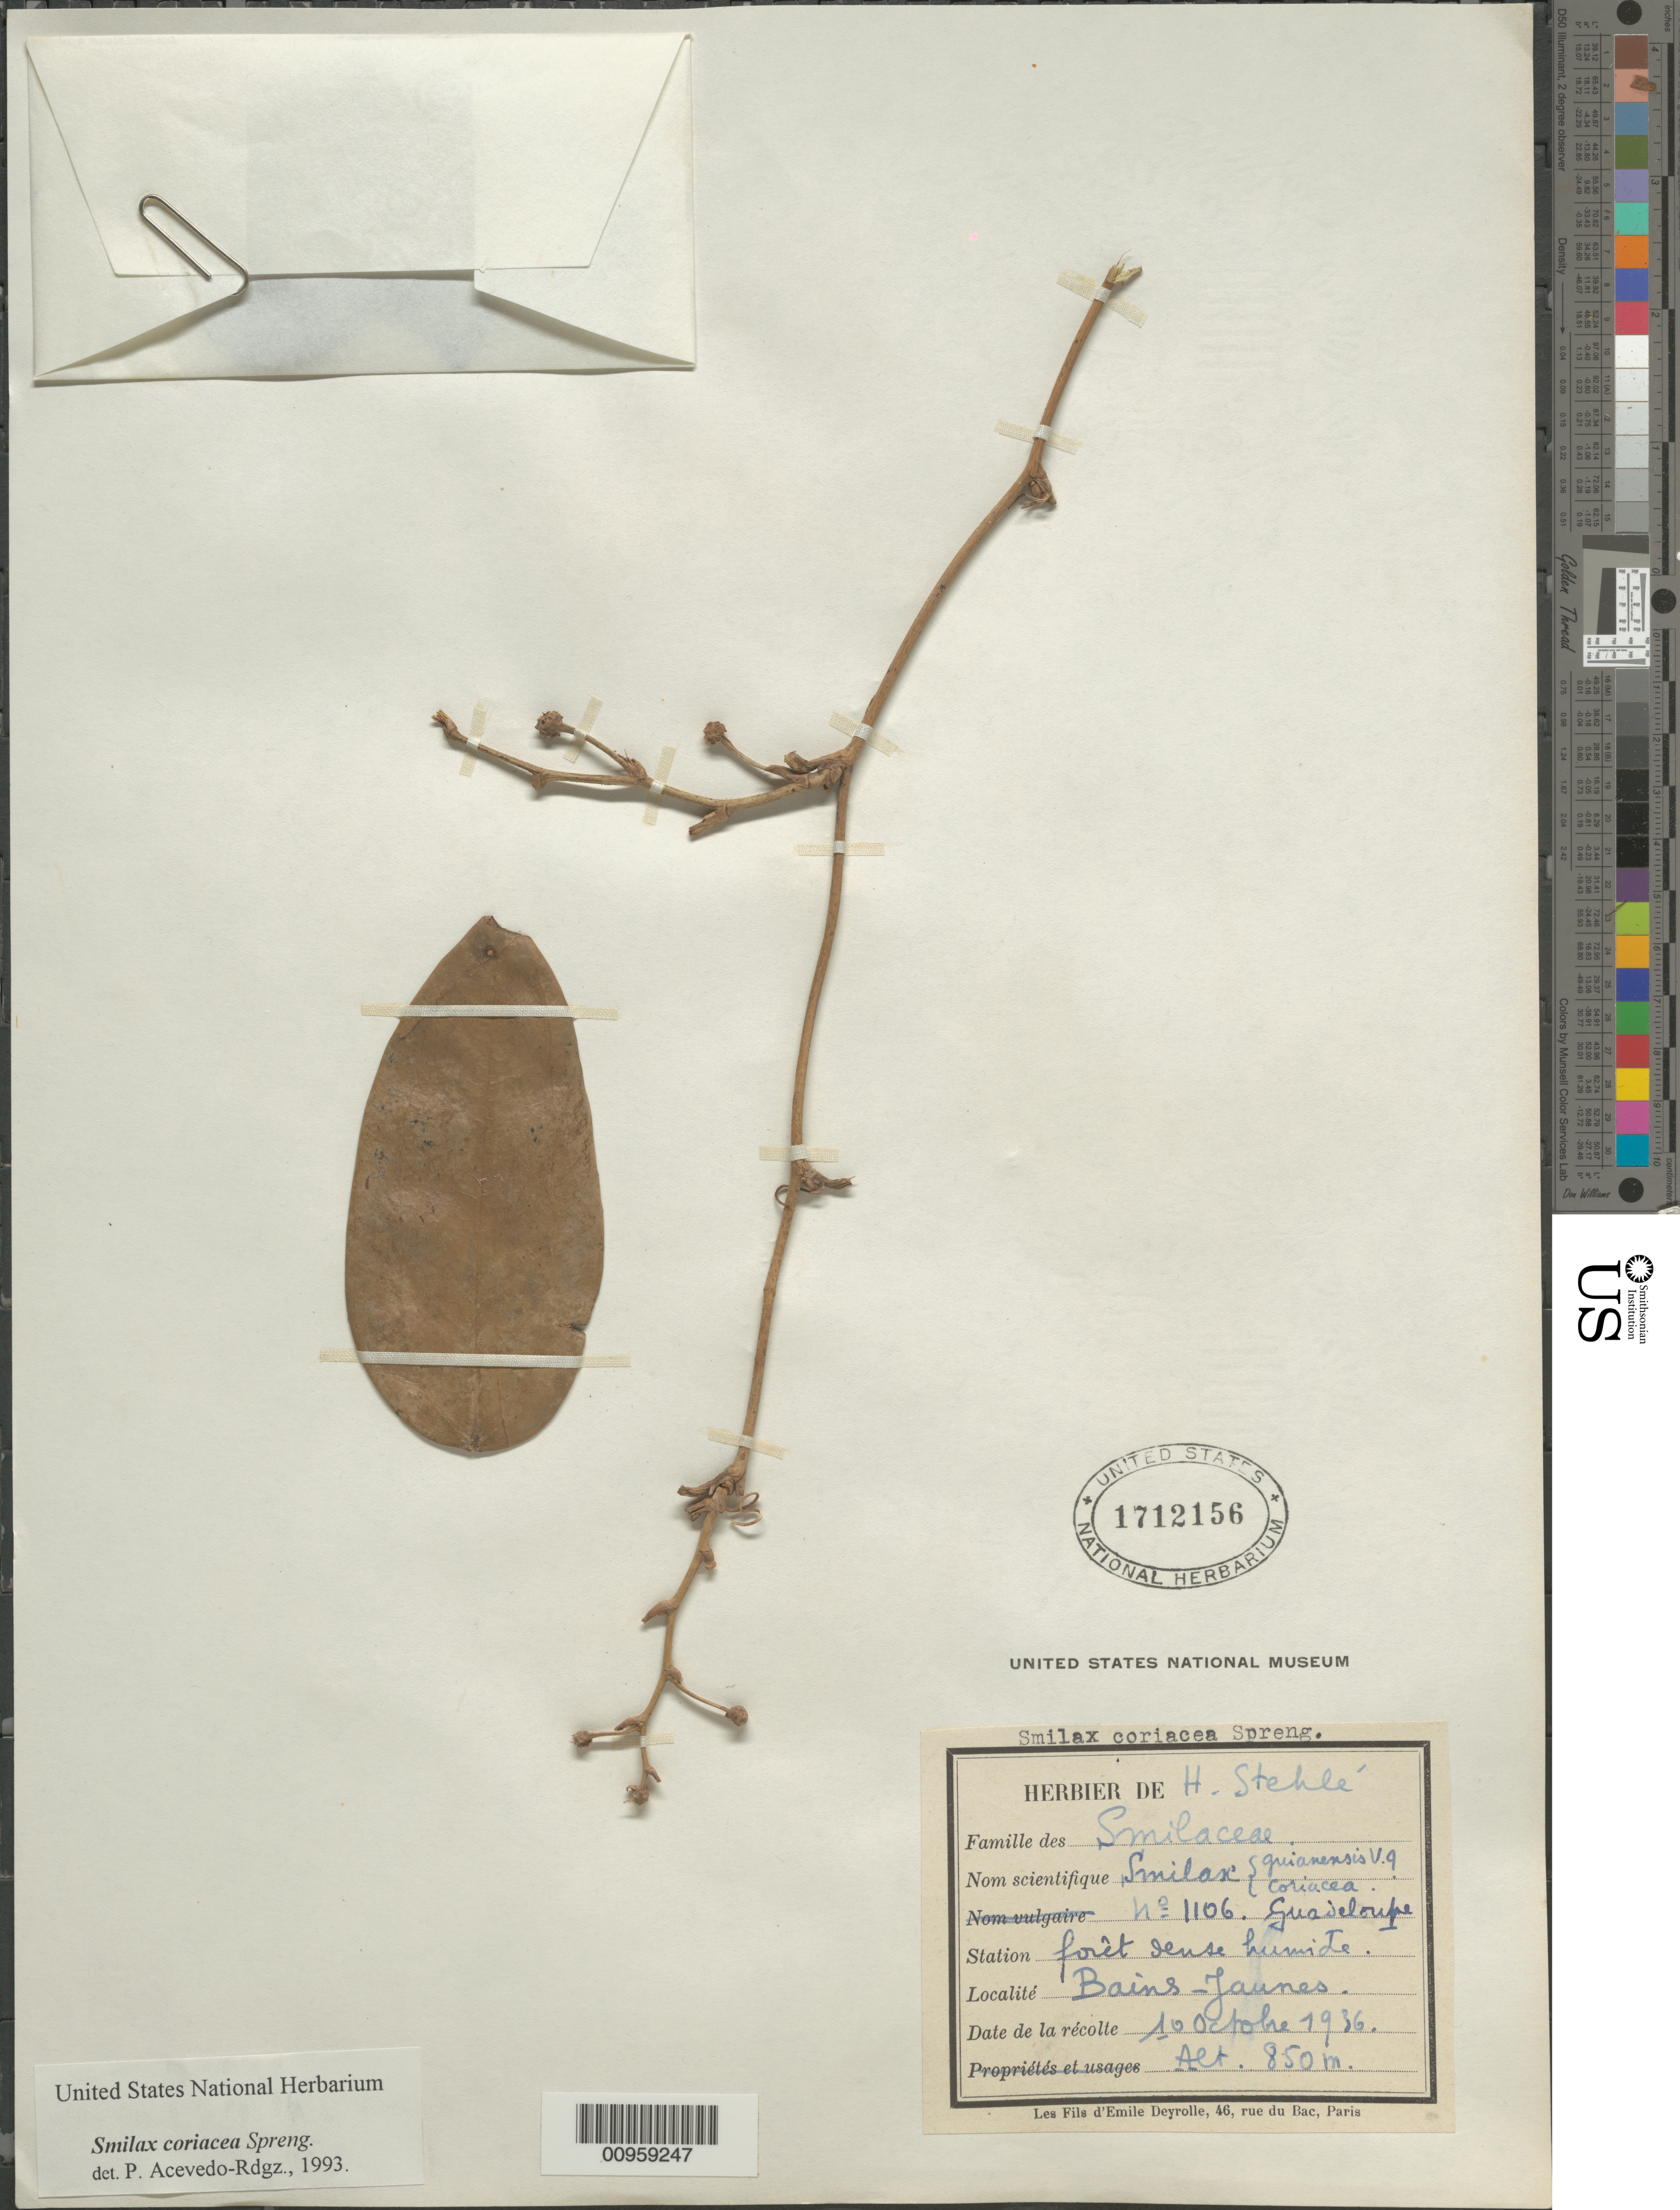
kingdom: Plantae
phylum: Tracheophyta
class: Liliopsida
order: Liliales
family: Smilacaceae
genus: Smilax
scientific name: Smilax coriacea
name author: Spreng.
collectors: H. Stehlé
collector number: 1106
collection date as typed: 10 Oct 1936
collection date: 1936-10-10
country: Guadeloupe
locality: Bains Jaunes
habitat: Forêt dense humide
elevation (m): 850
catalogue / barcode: US 1712156